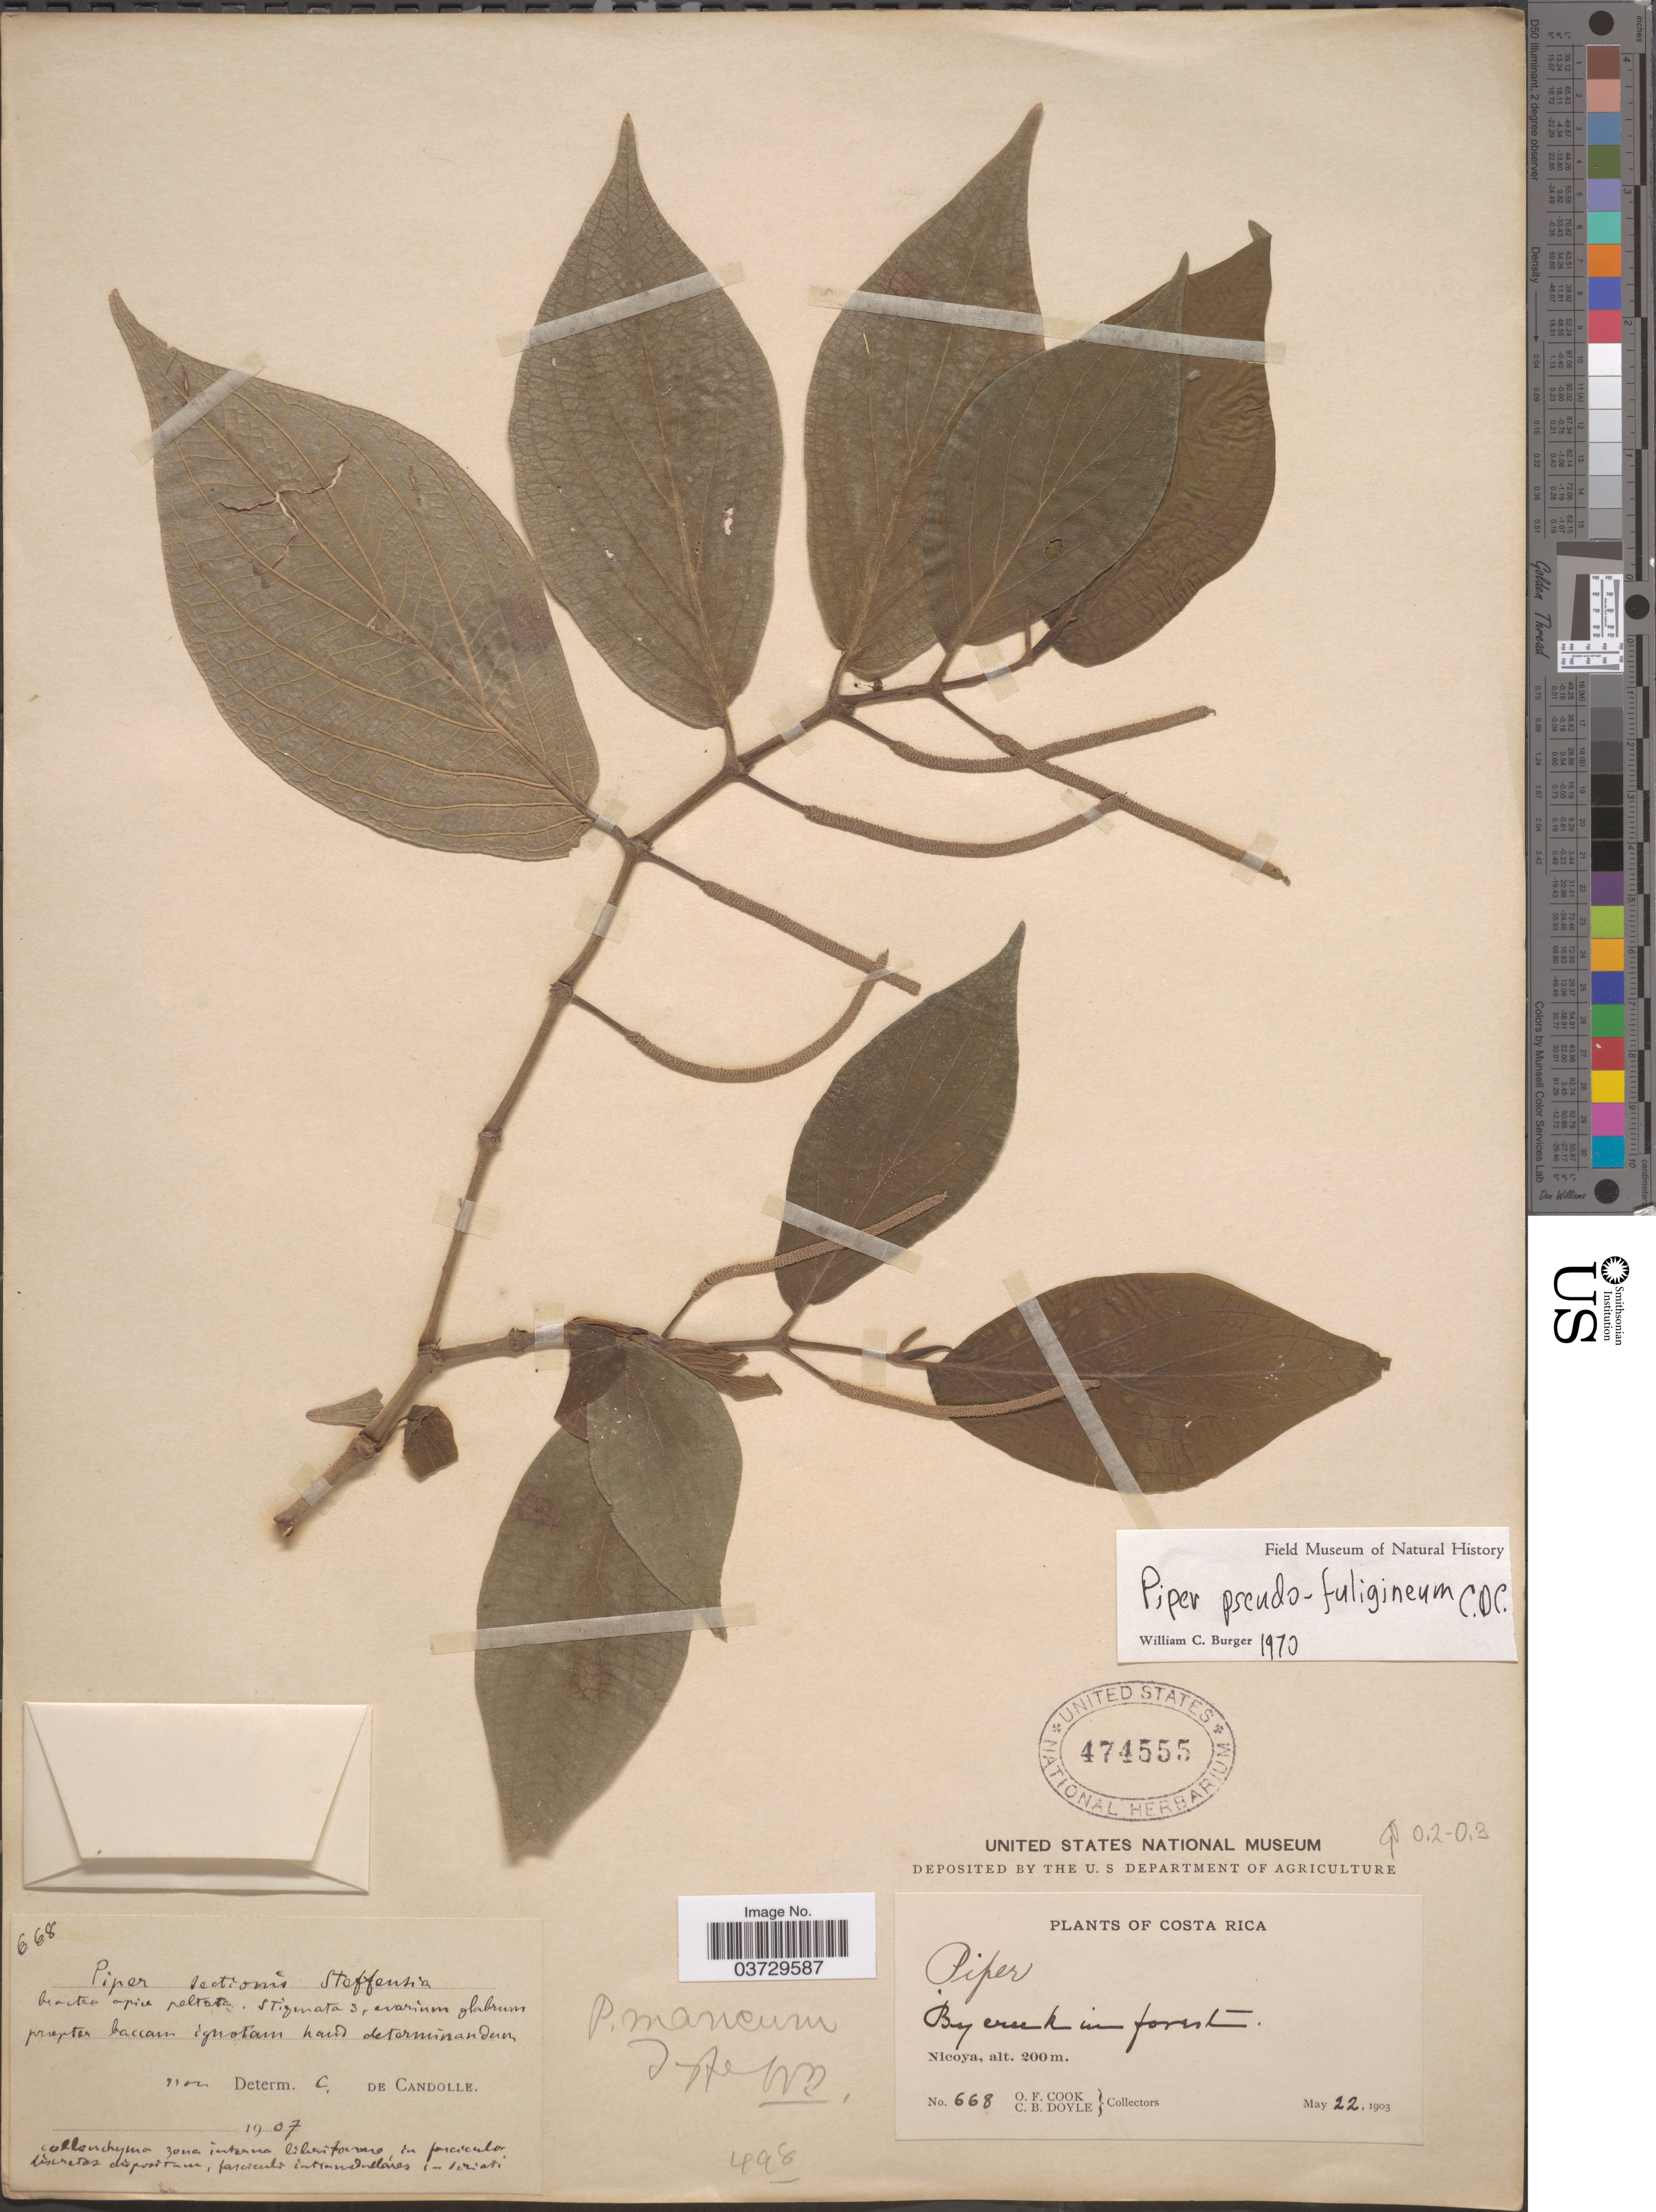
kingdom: Plantae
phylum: Tracheophyta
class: Magnoliopsida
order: Piperales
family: Piperaceae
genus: Piper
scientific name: Piper pseudofuligineum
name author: C. DC.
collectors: O. F. Cook & C. Doyle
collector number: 668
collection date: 1903-05-22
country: Costa Rica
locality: Nicoya.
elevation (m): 200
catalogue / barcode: US 474555